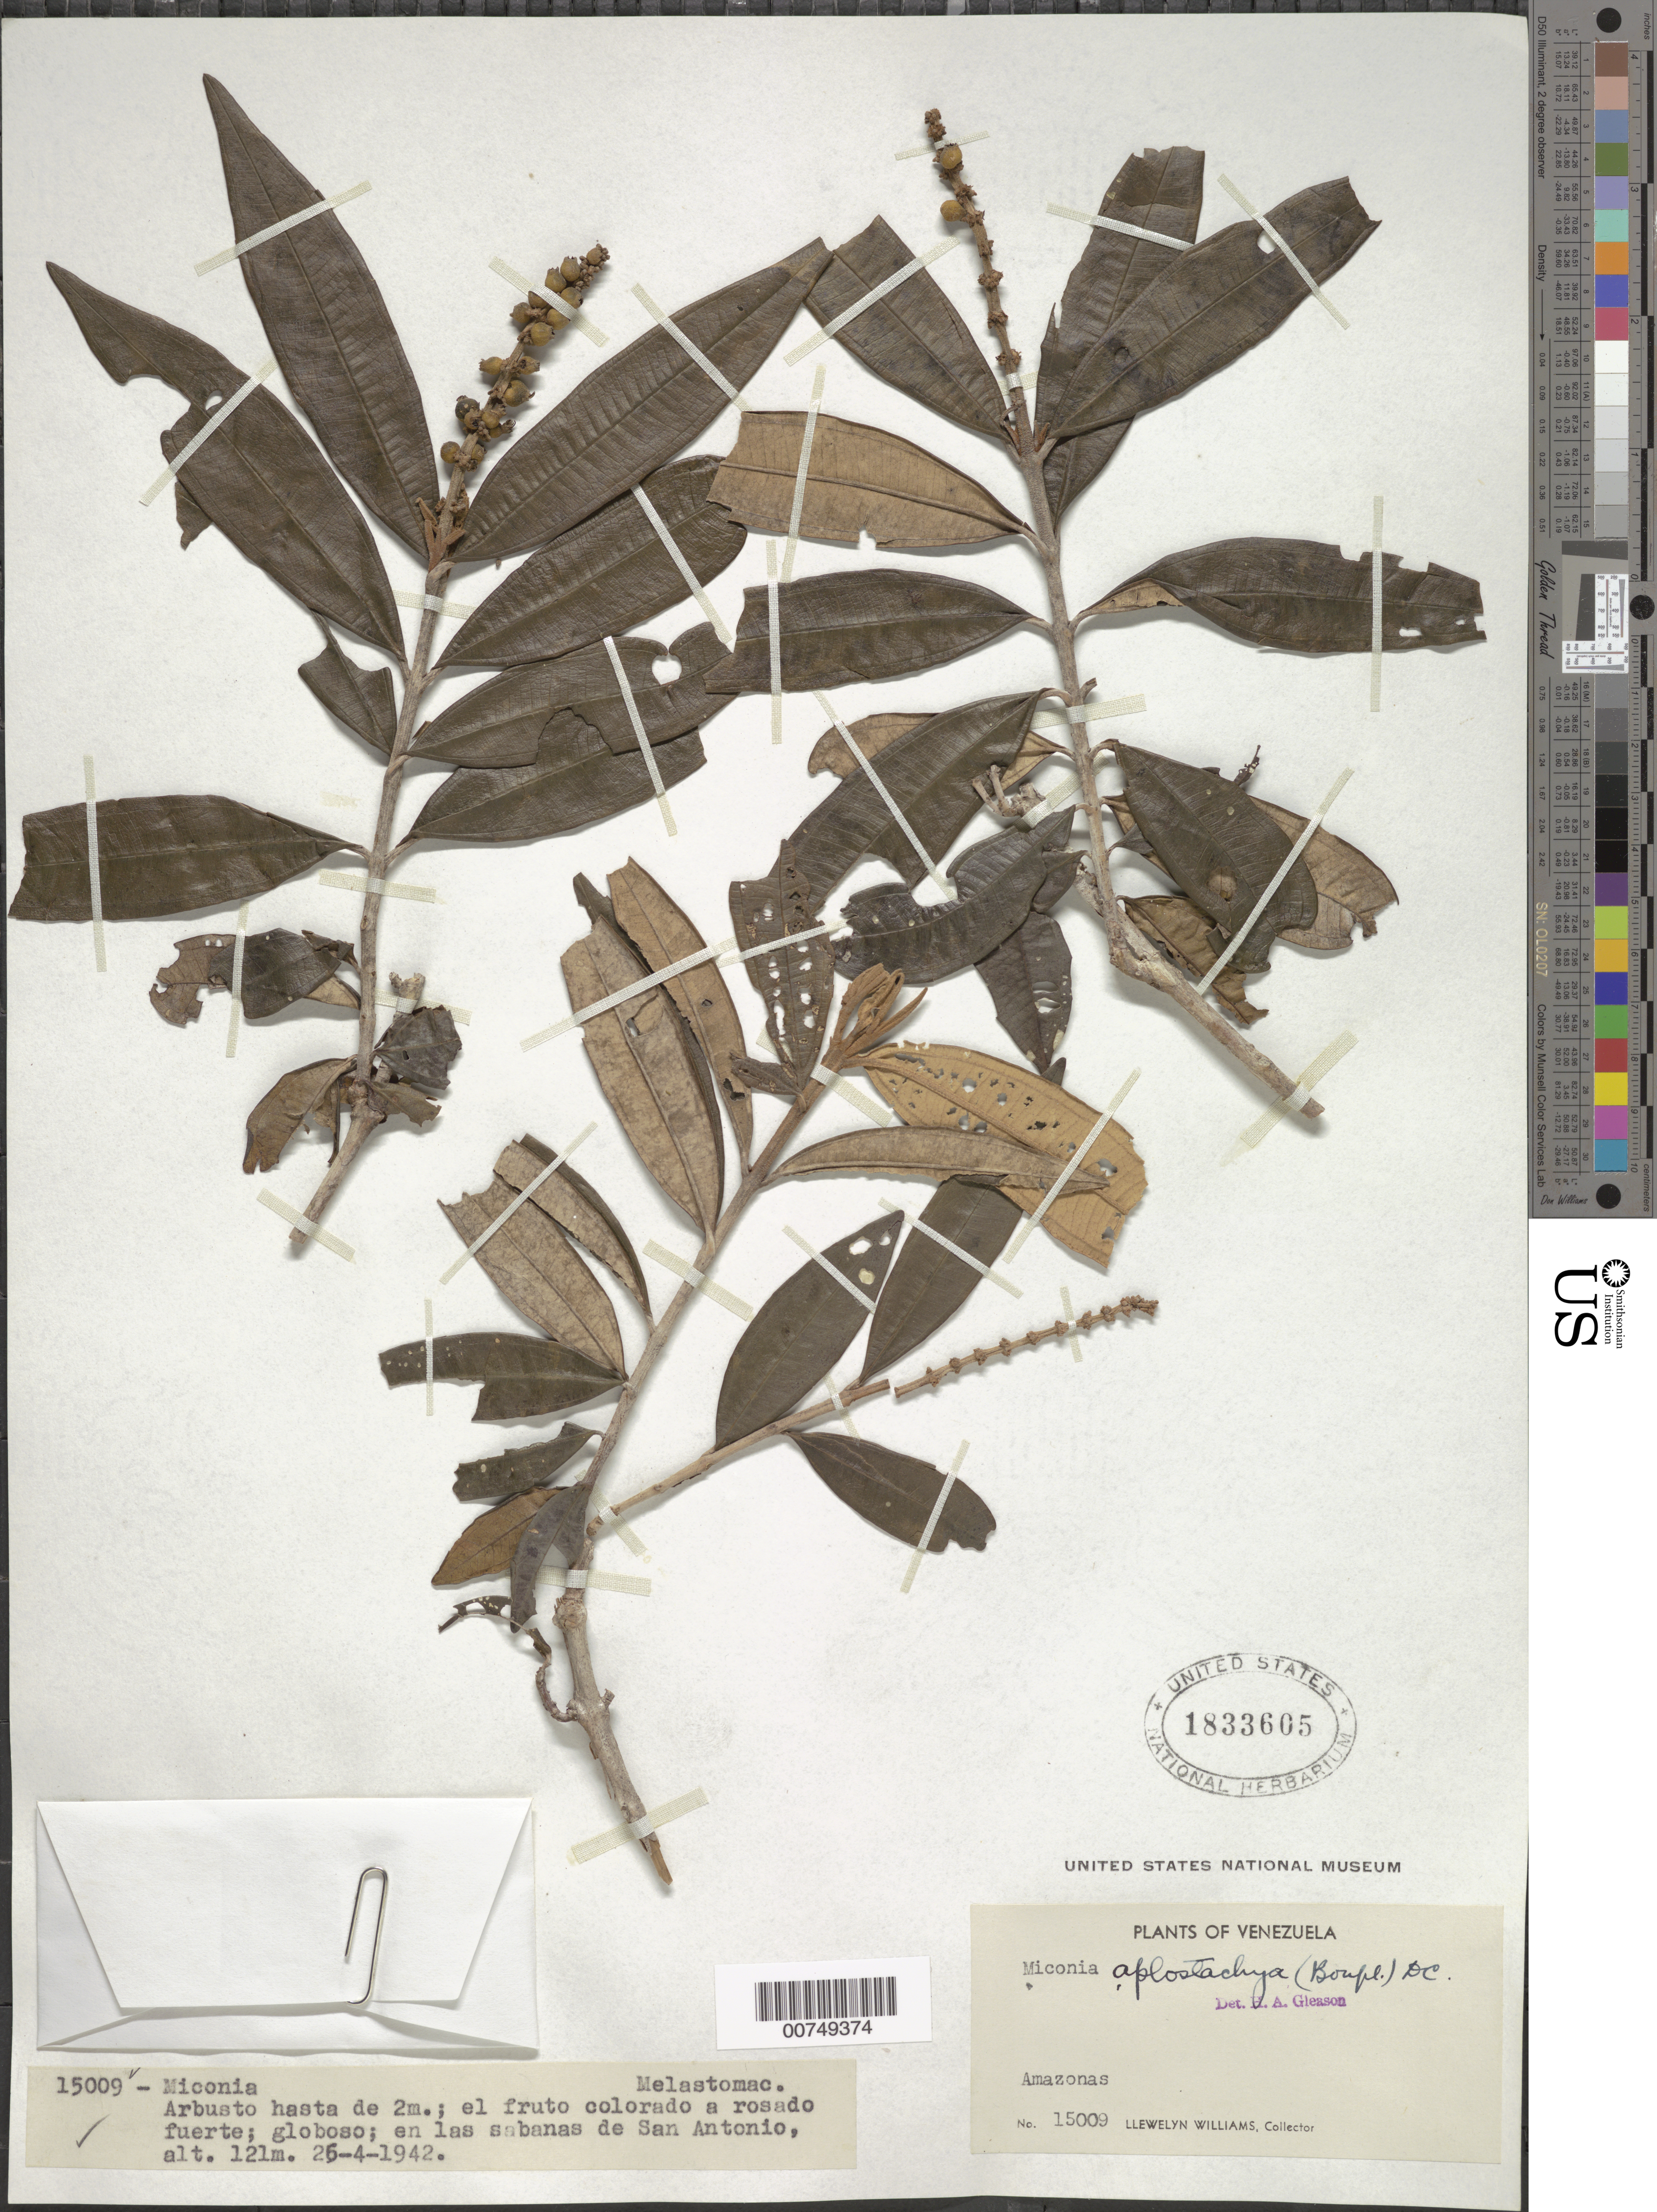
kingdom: Plantae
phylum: Tracheophyta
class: Magnoliopsida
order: Myrtales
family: Melastomataceae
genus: Miconia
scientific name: Miconia aplostachya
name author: (Bonpl.) DC.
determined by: Gleason, H. A.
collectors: Ll. Williams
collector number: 15009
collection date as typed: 26-Apr-42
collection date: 1942-04-26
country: Venezuela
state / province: Amazonas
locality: San Antonio, Río Orinoco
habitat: Sabanas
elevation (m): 125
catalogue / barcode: US 1833605